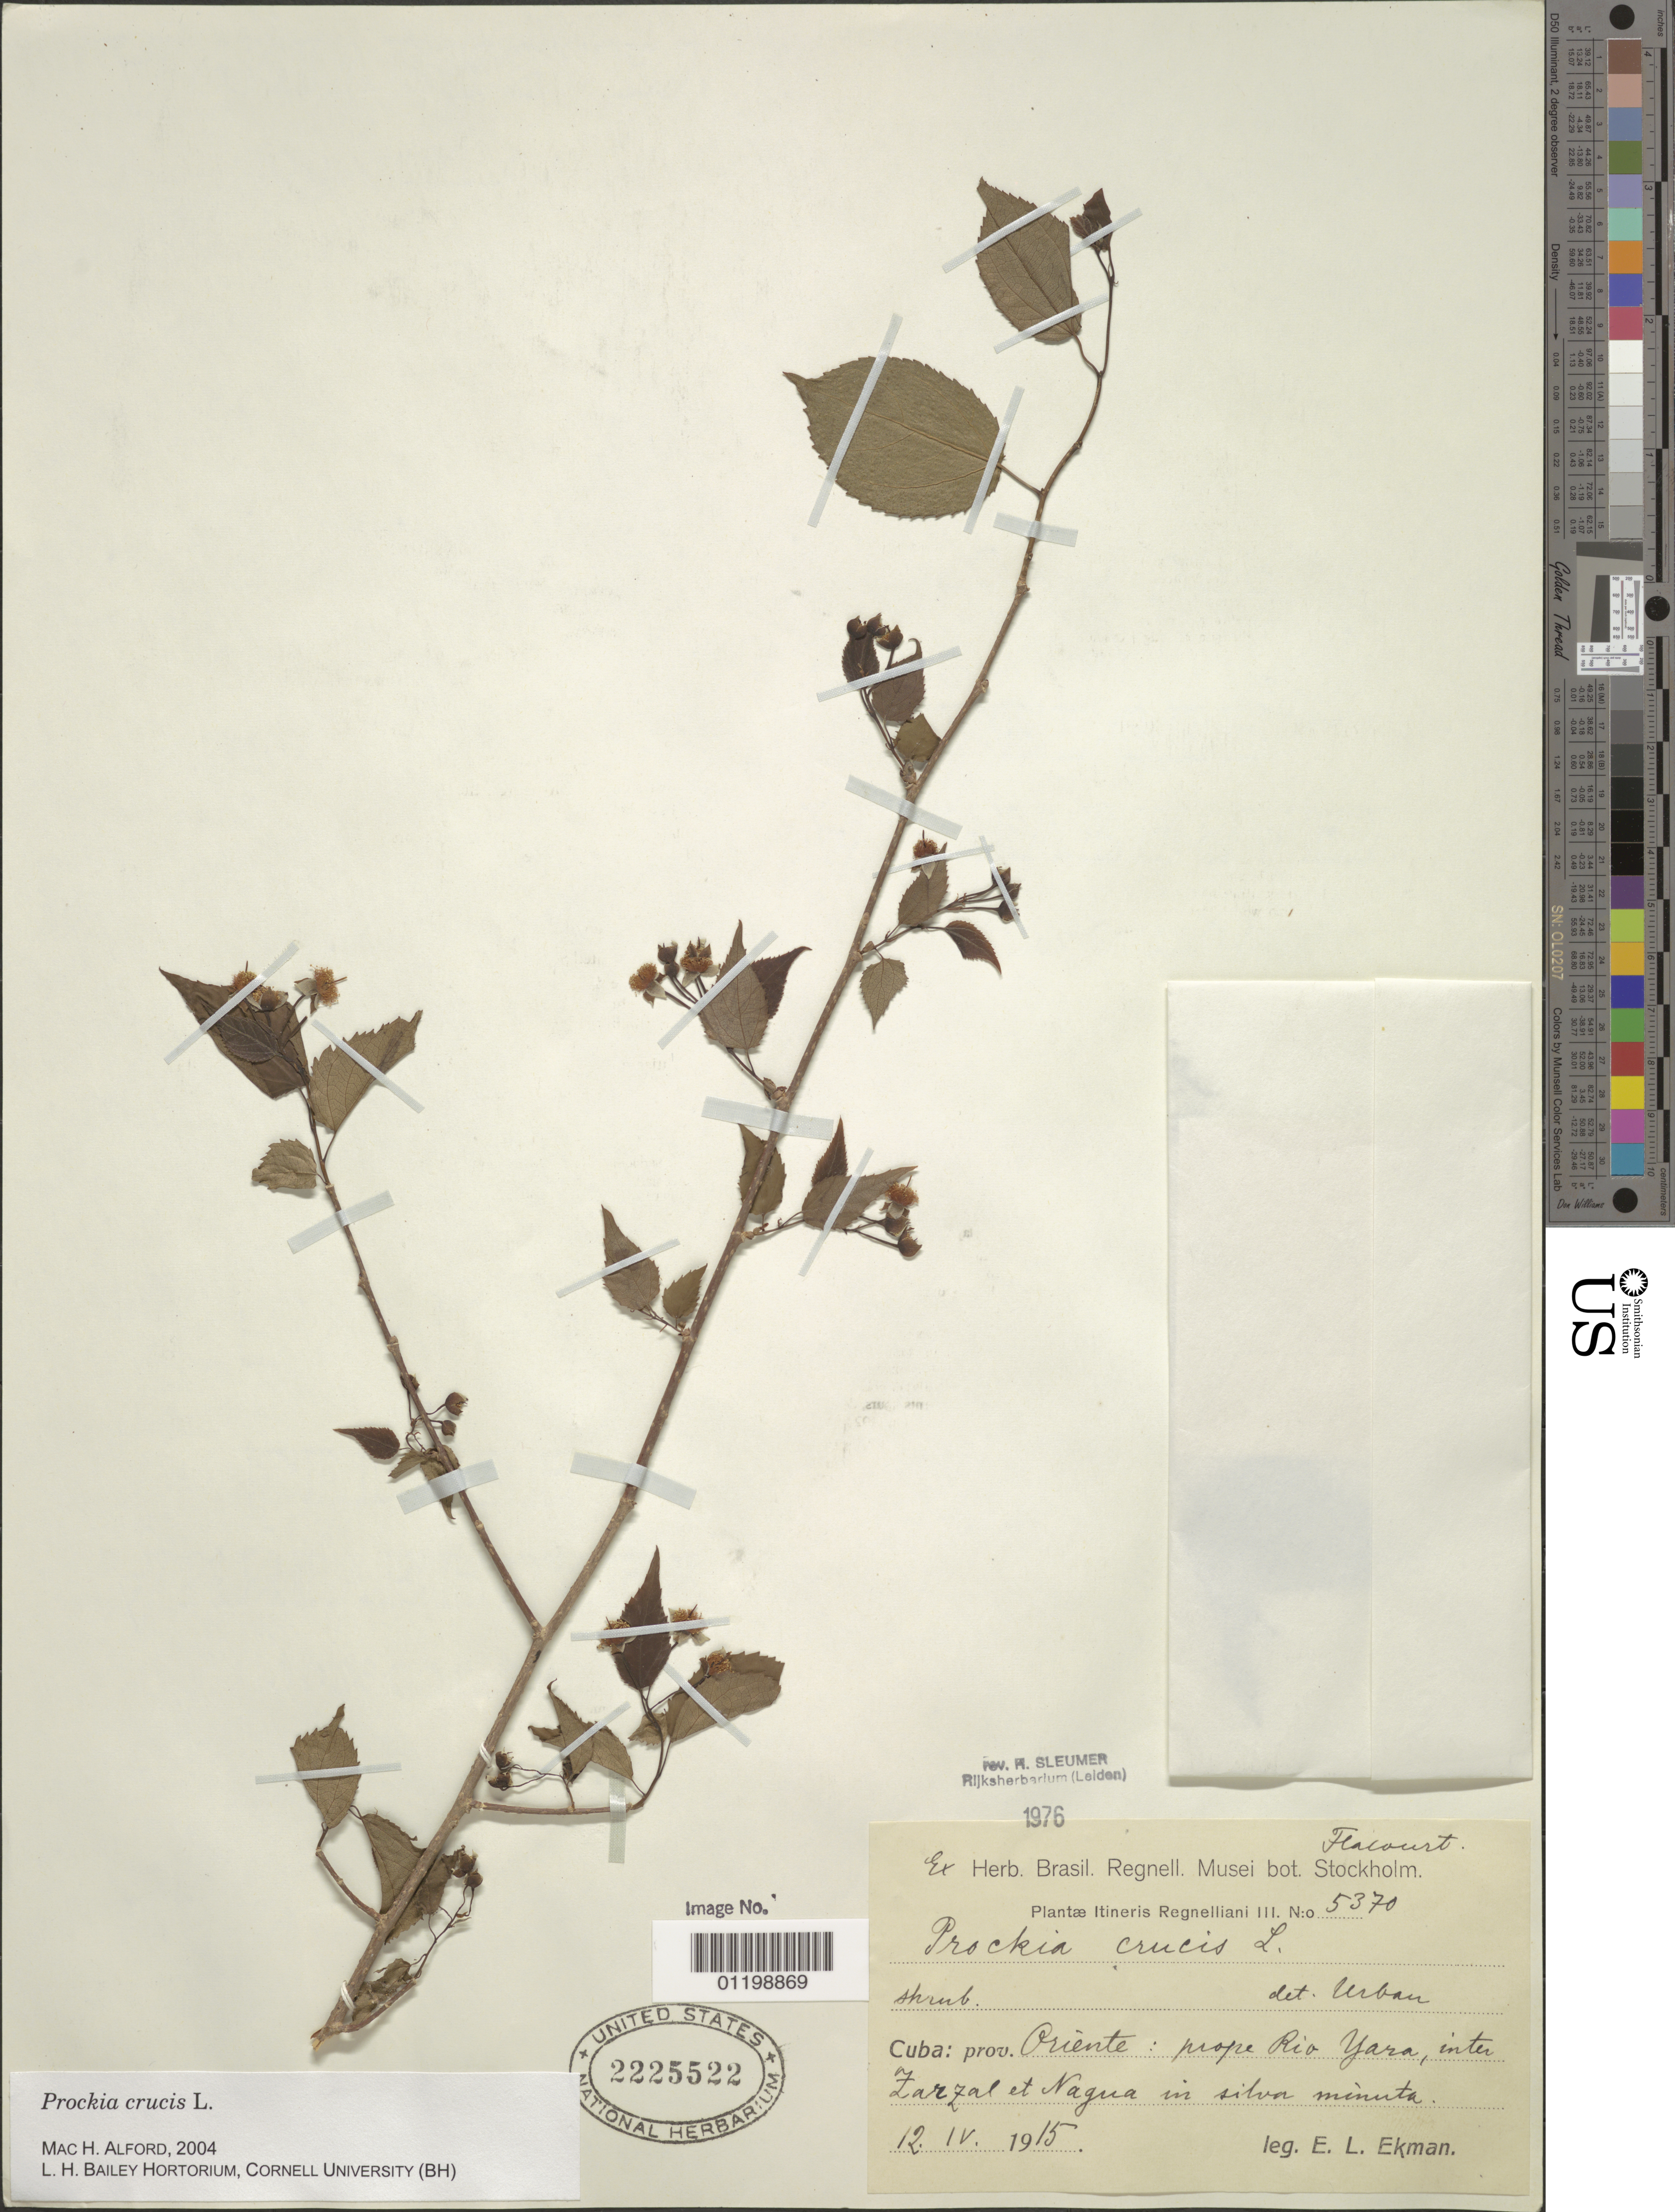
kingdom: Plantae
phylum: Tracheophyta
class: Magnoliopsida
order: Malpighiales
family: Salicaceae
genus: Prockia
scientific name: Prockia crucis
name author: P. Browne ex L.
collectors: E. L. Ekman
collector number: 5370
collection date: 1915-04-12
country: Cuba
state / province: Oriente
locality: Rio Yara, Zarzal et Nagua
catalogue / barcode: US 2225522